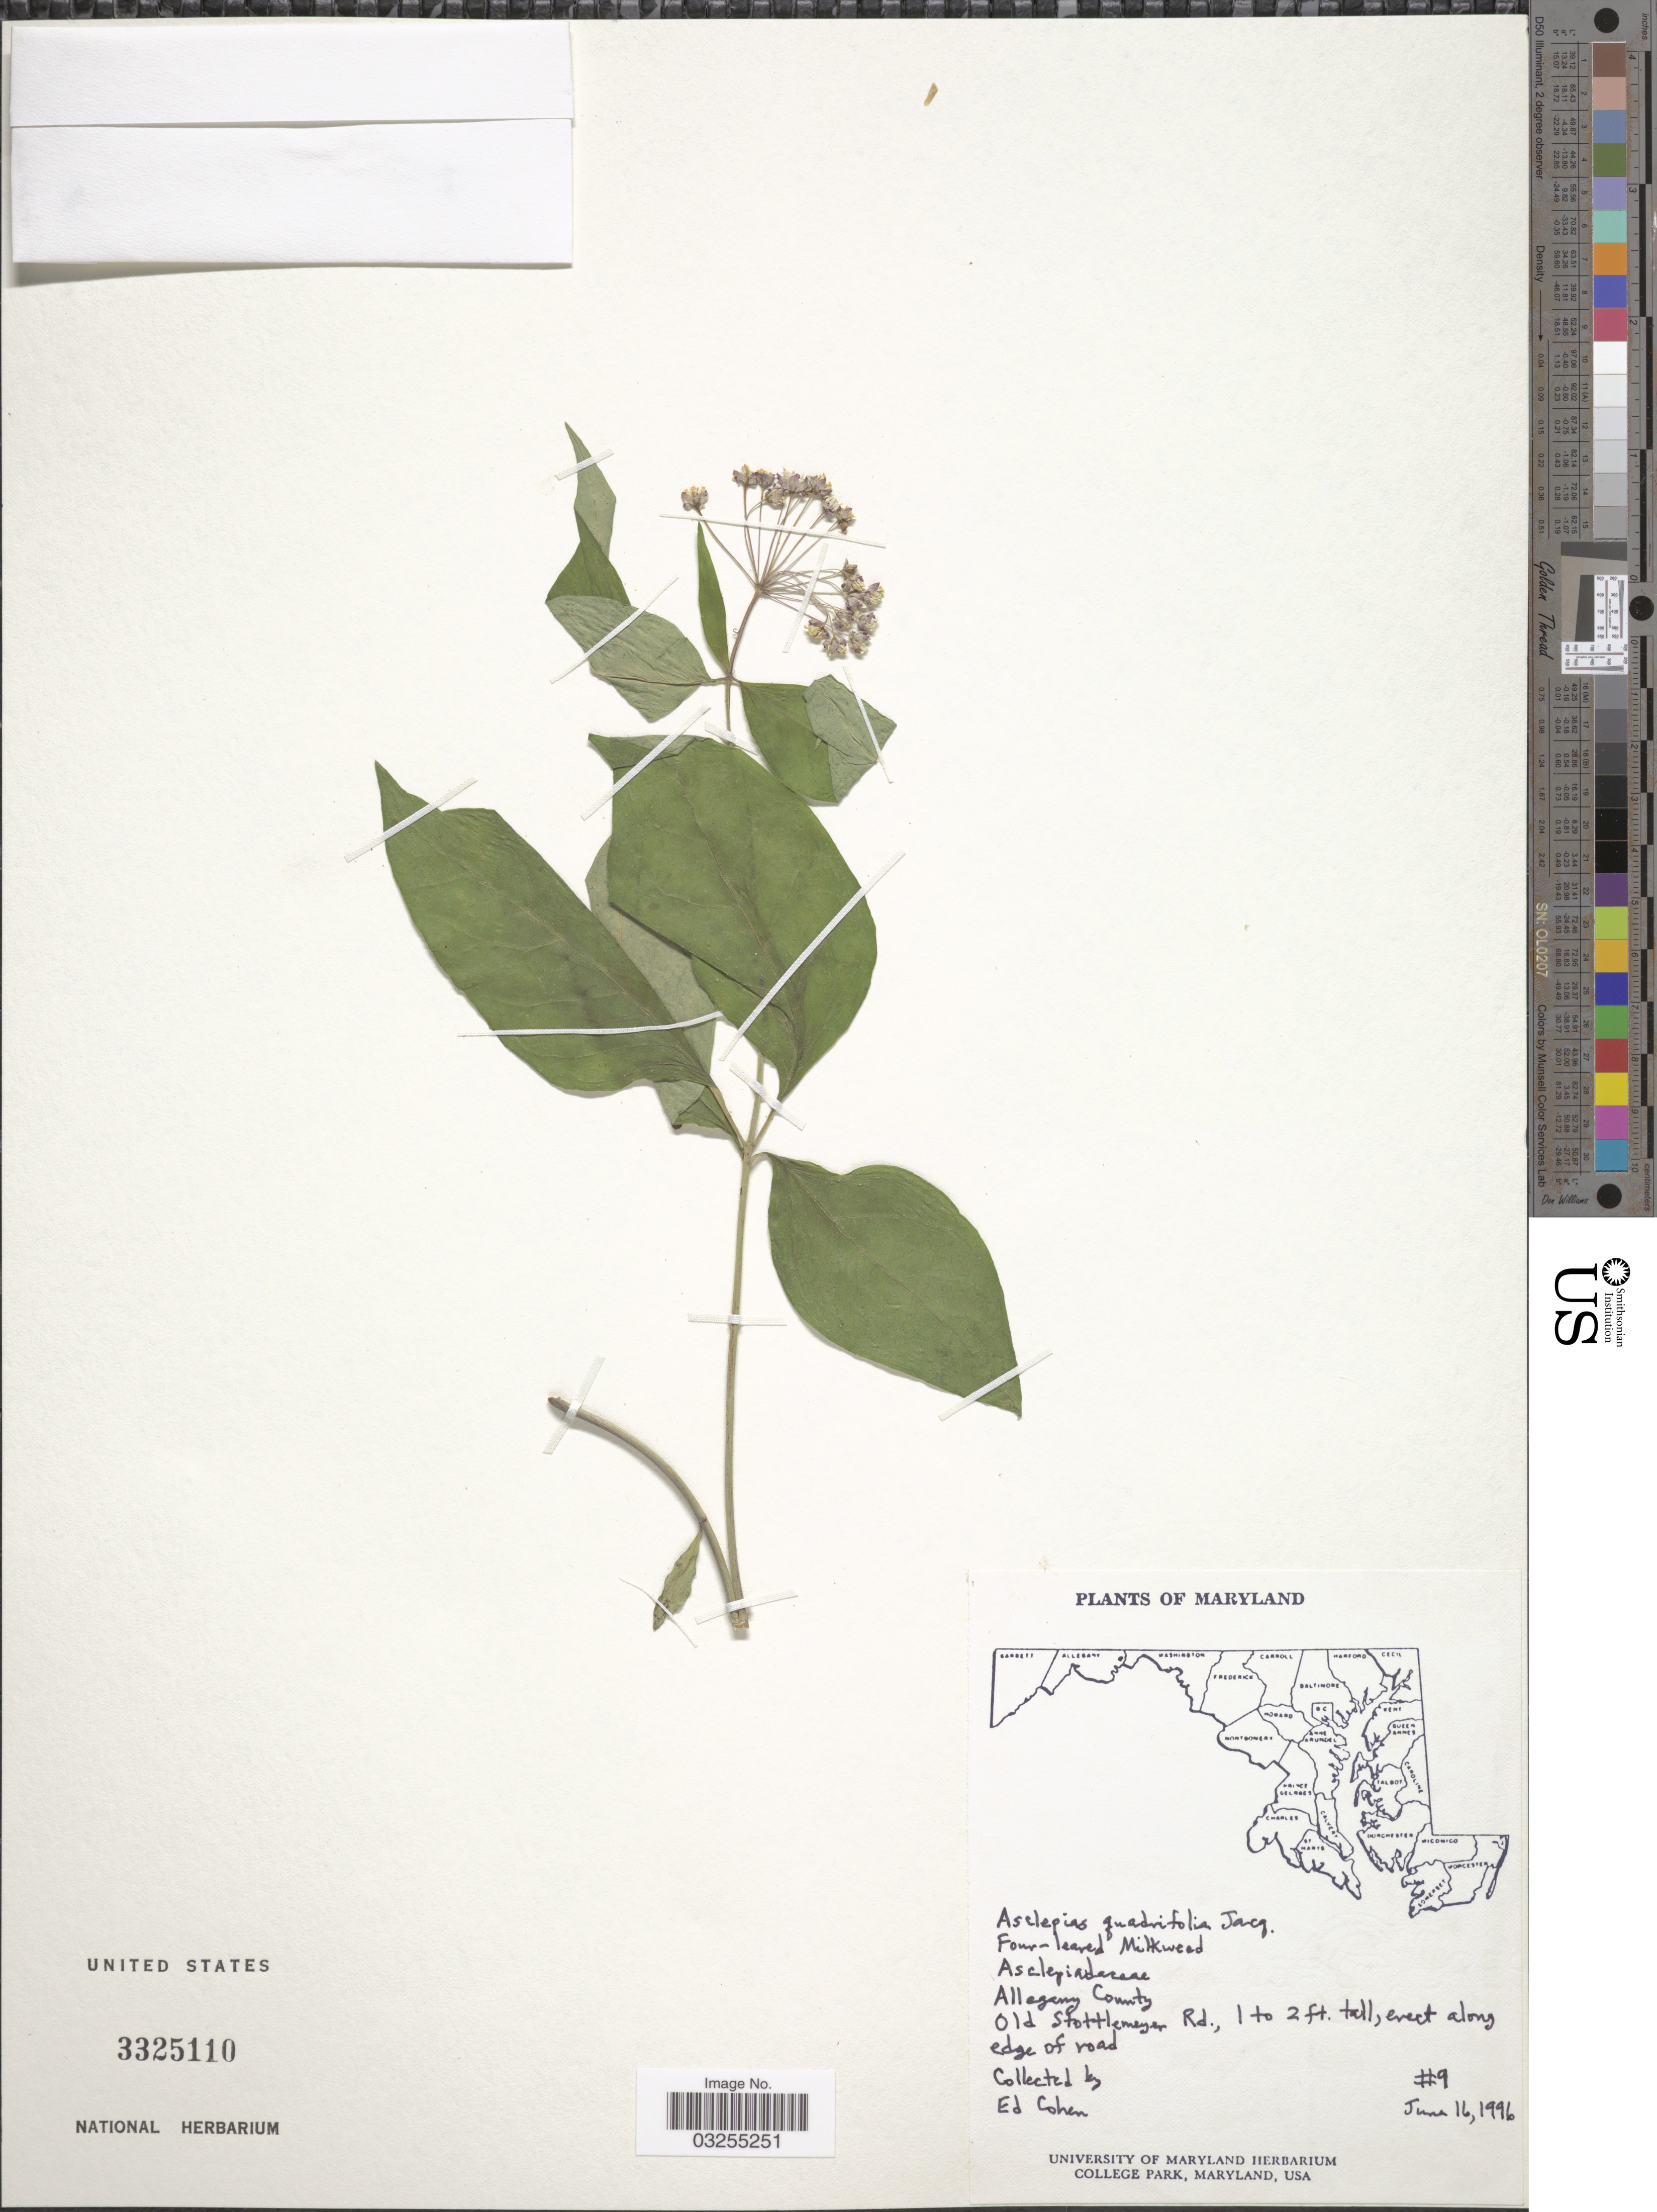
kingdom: Plantae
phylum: Tracheophyta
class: Magnoliopsida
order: Gentianales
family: Apocynaceae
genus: Asclepias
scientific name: Asclepias quadrifolia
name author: Jacq.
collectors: E. Cohen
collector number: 9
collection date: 1996-06-16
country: United States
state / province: Maryland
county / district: Allegany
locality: Allegany County. Old Stottlemeyer Rd.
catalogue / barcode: US 3325110